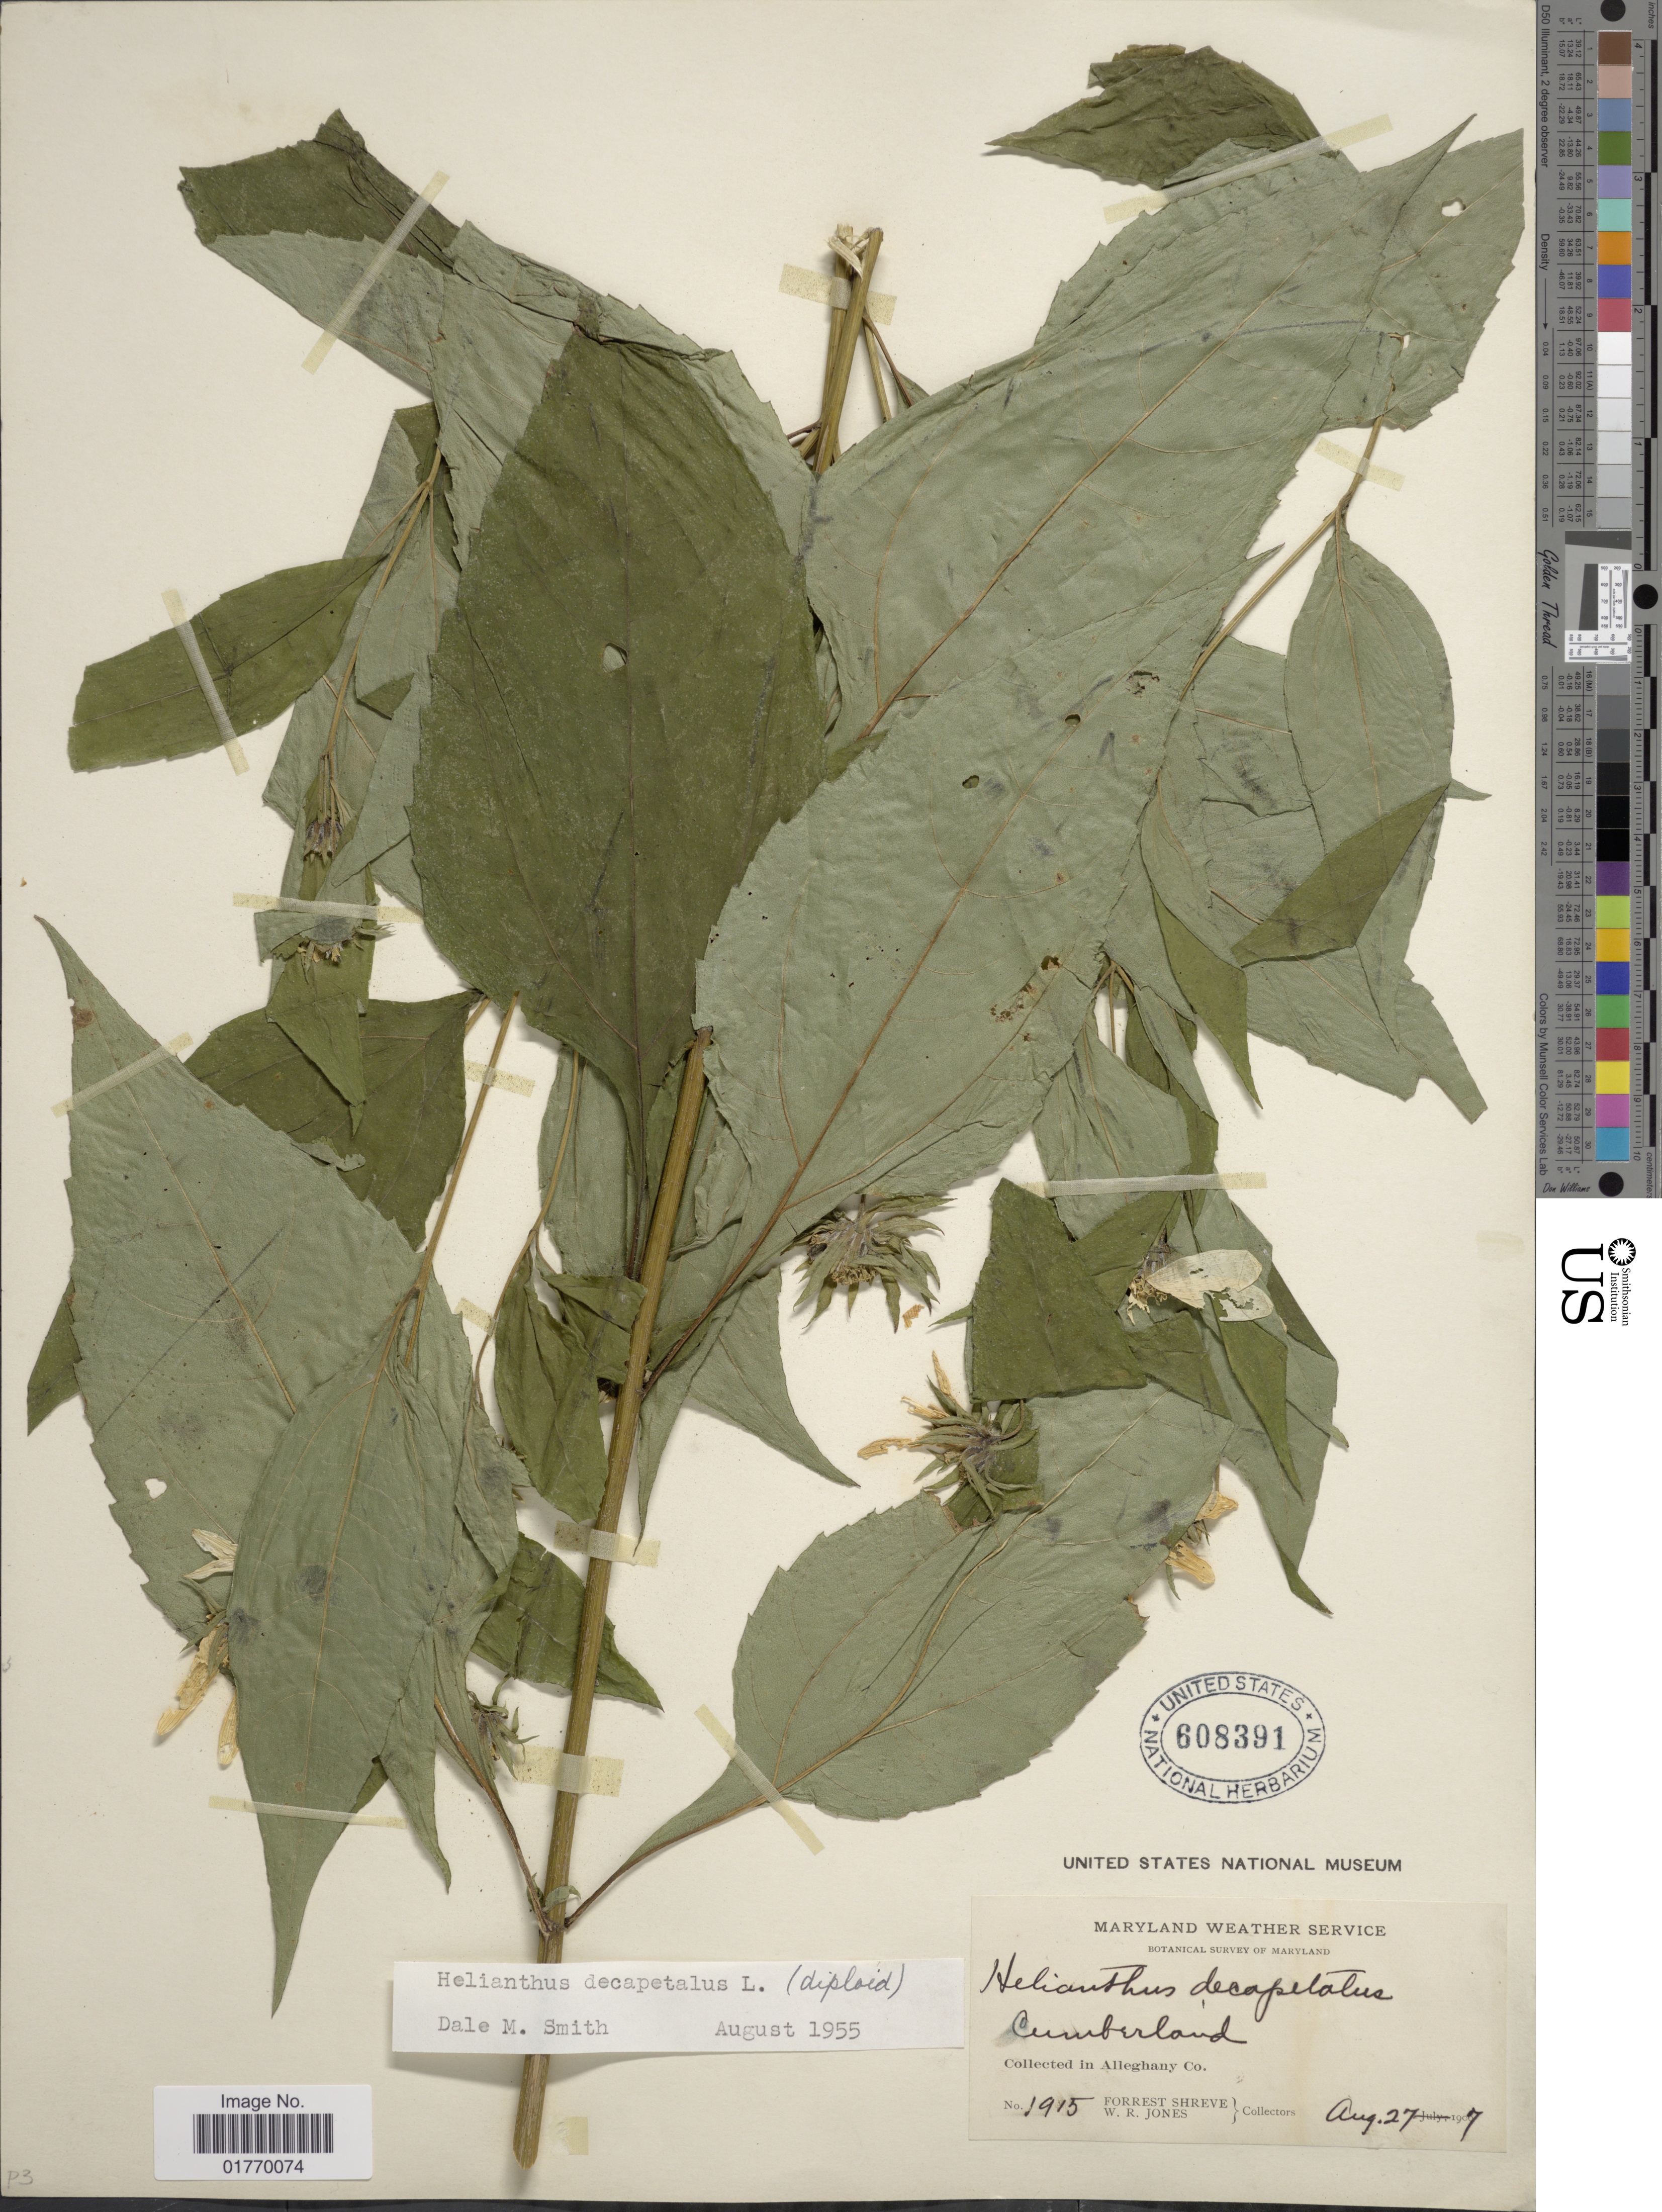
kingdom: Plantae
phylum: Tracheophyta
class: Magnoliopsida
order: Asterales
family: Asteraceae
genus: Helianthus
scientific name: Helianthus decapetalus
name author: L.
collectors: F. Shreve & W. R. Jones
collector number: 1915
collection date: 1907-08-27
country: United States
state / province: Maryland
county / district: Allegany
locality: Maryland Weather Service, Cumberland, In Alleghany Co.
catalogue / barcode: US 608391